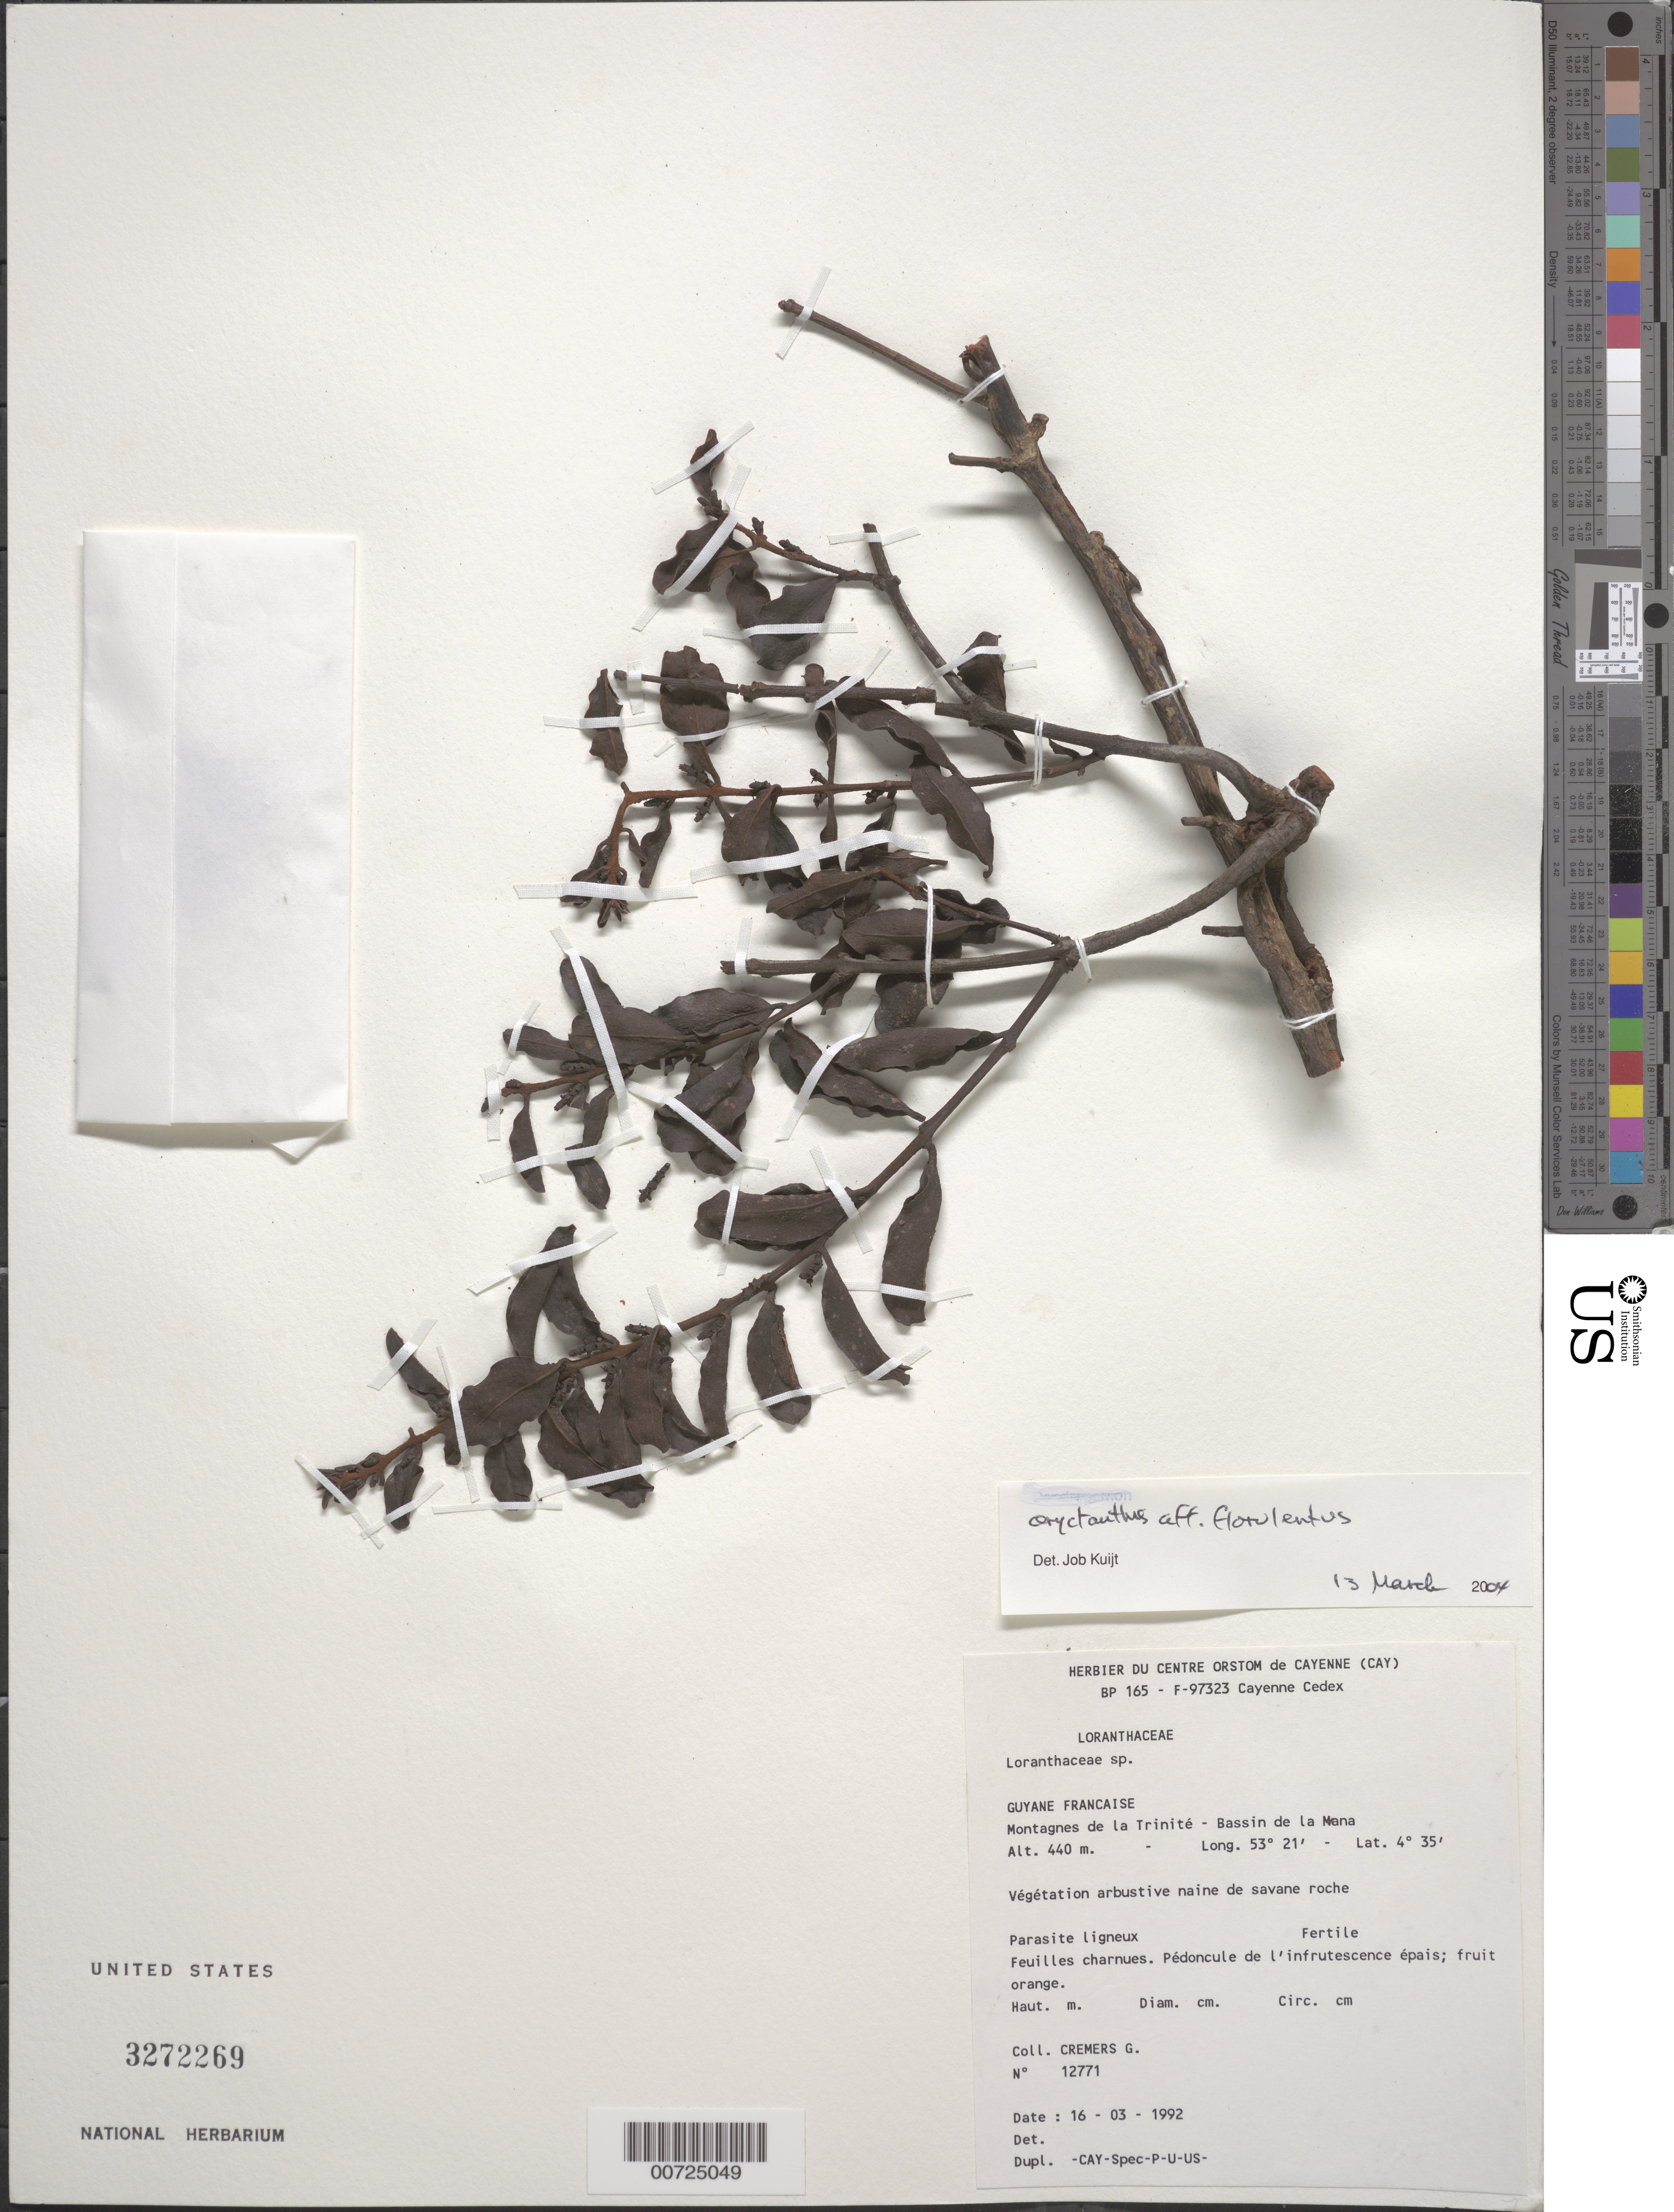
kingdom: Plantae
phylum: Tracheophyta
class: Magnoliopsida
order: Santalales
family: Loranthaceae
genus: Oryctanthus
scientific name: Oryctanthus florulentus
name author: (Rich.) Tiegh.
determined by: Kuijt, Job, (CANADA)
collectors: G. Cremers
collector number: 12771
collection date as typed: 16-Mar-92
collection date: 1992-03-16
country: French Guiana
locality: Montagnes de la Trinité, Bassin de la Mana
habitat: Dwarf shrubby vegetation on rocky savanna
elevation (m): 440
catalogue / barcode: US 3272269